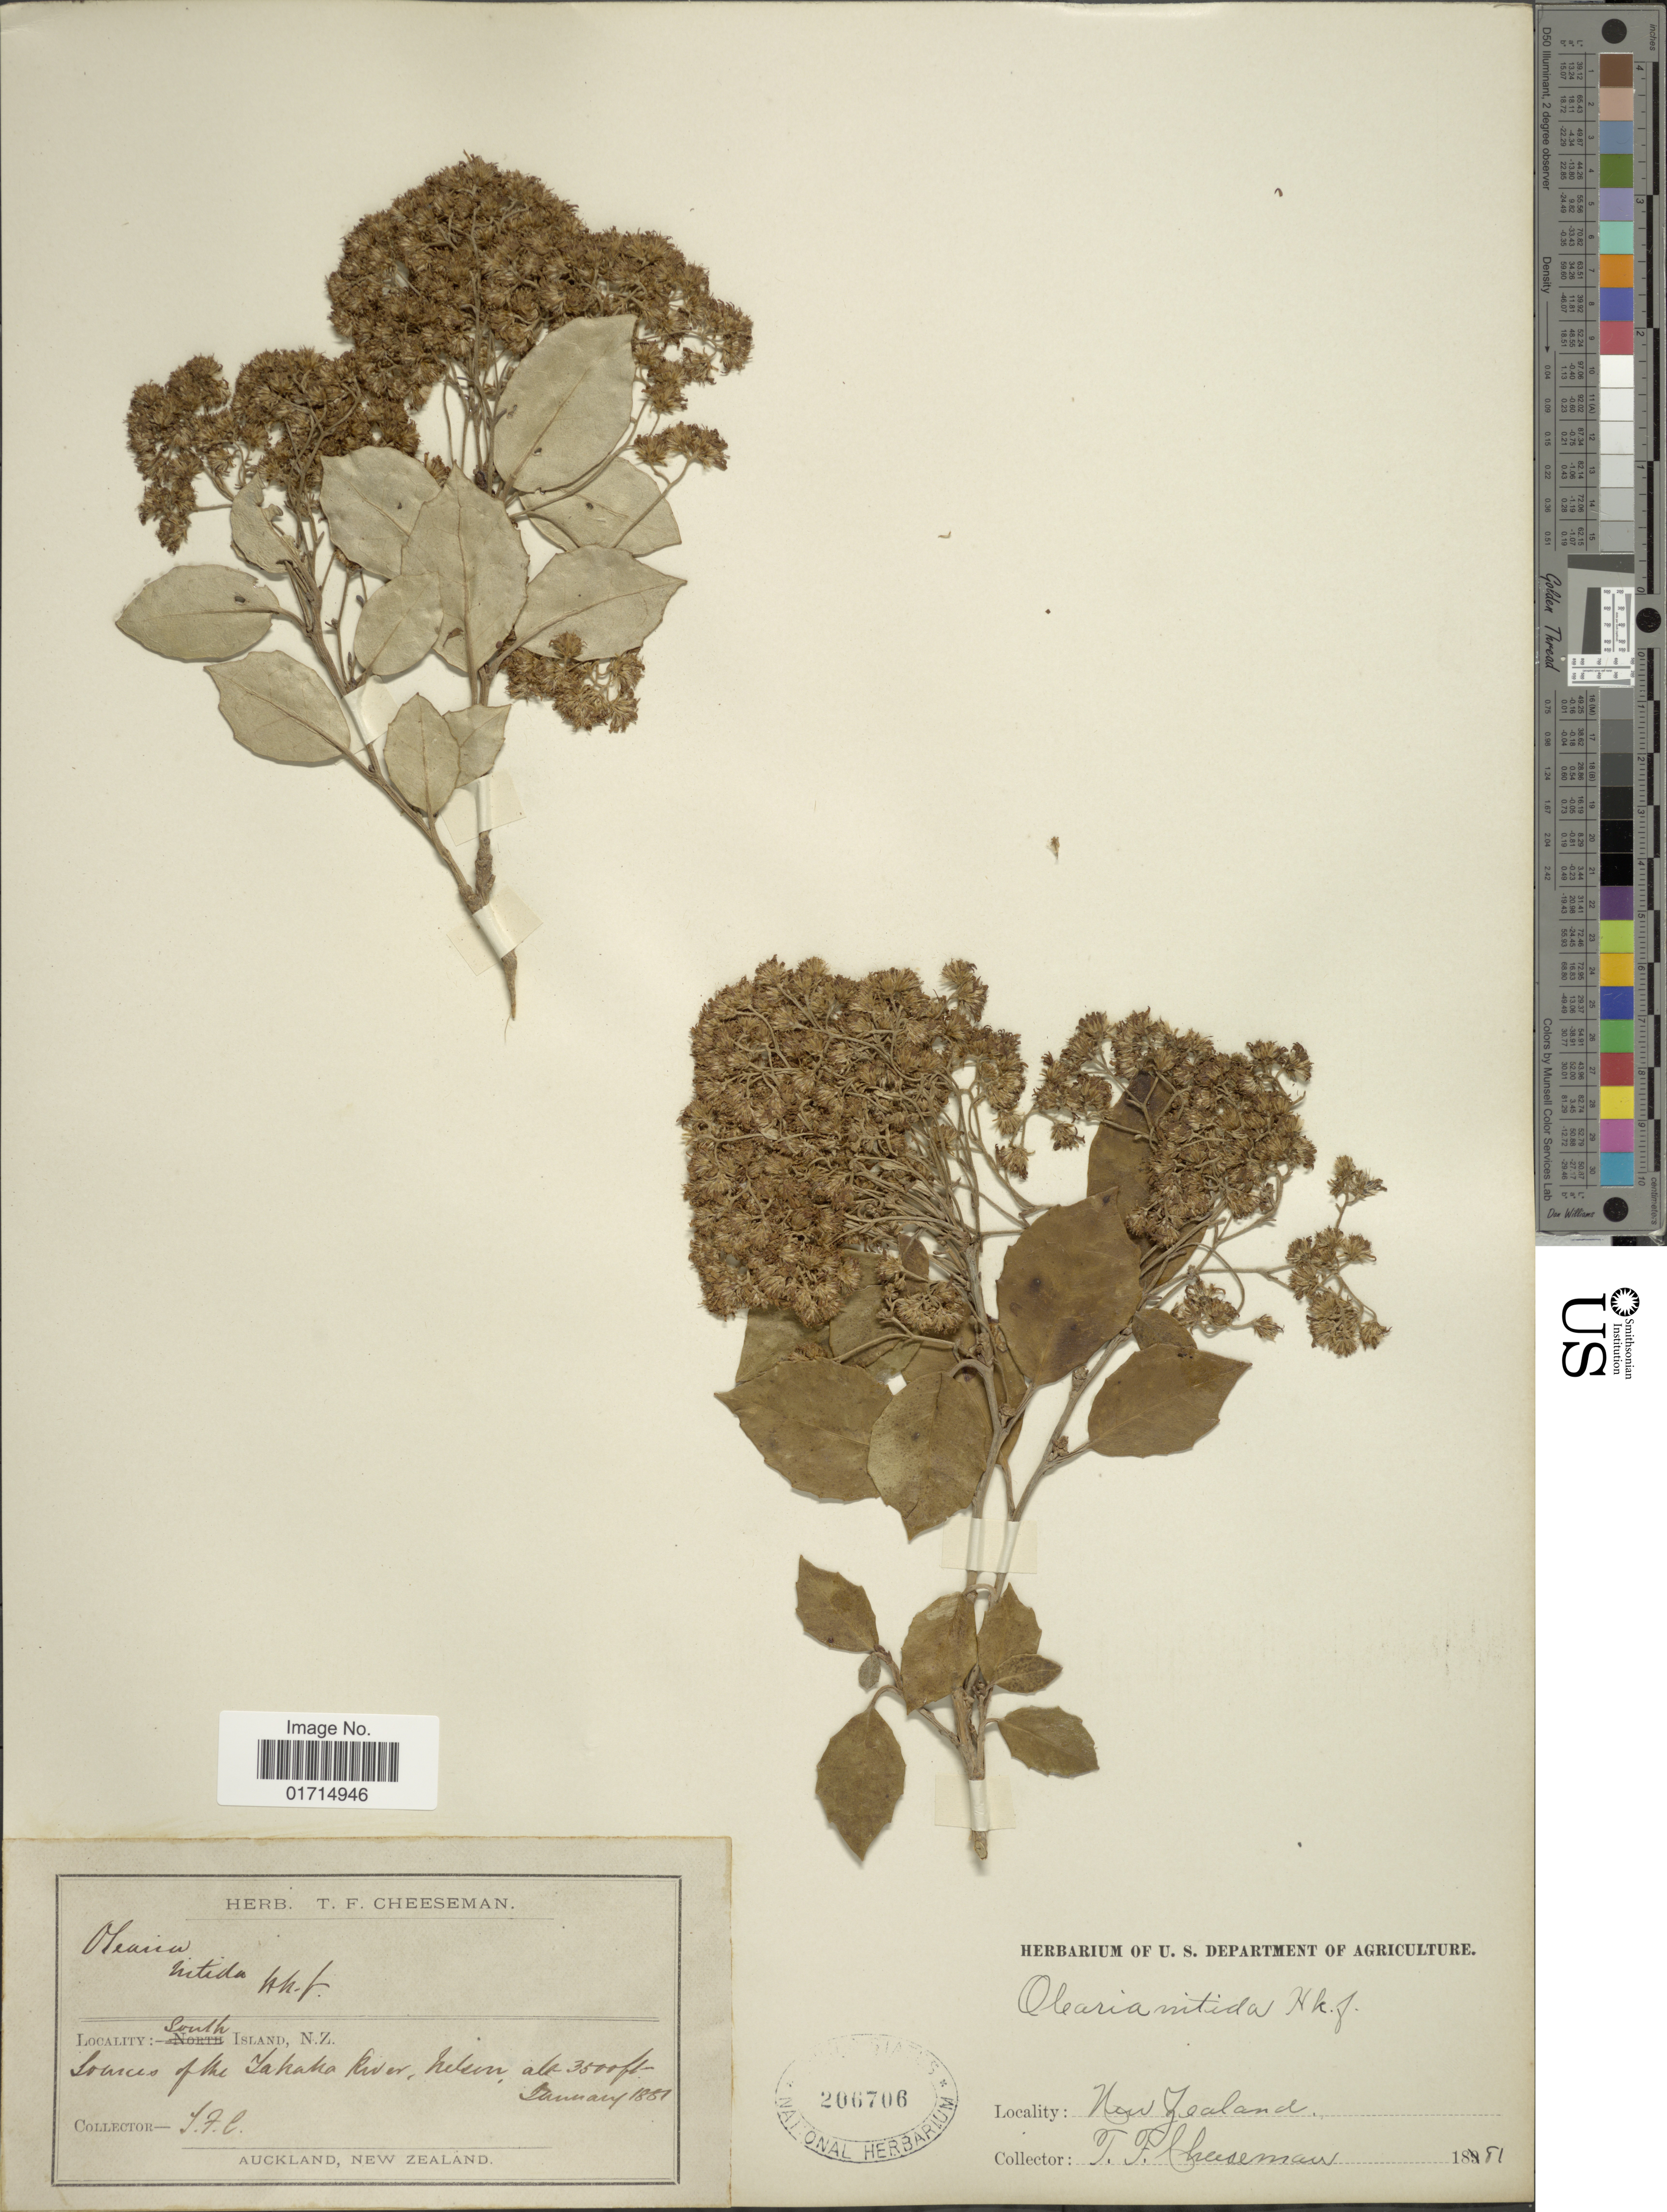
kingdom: Plantae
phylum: Tracheophyta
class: Magnoliopsida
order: Asterales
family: Asteraceae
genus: Olearia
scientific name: Olearia arborescens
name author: (G. Forst.) Cockayne & Laing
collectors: T. F. Cheeseman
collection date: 1881-01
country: New Zealand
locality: South Island, N..Z. Sources of the Tahaka River, Nelson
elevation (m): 1067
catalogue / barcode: US 206706